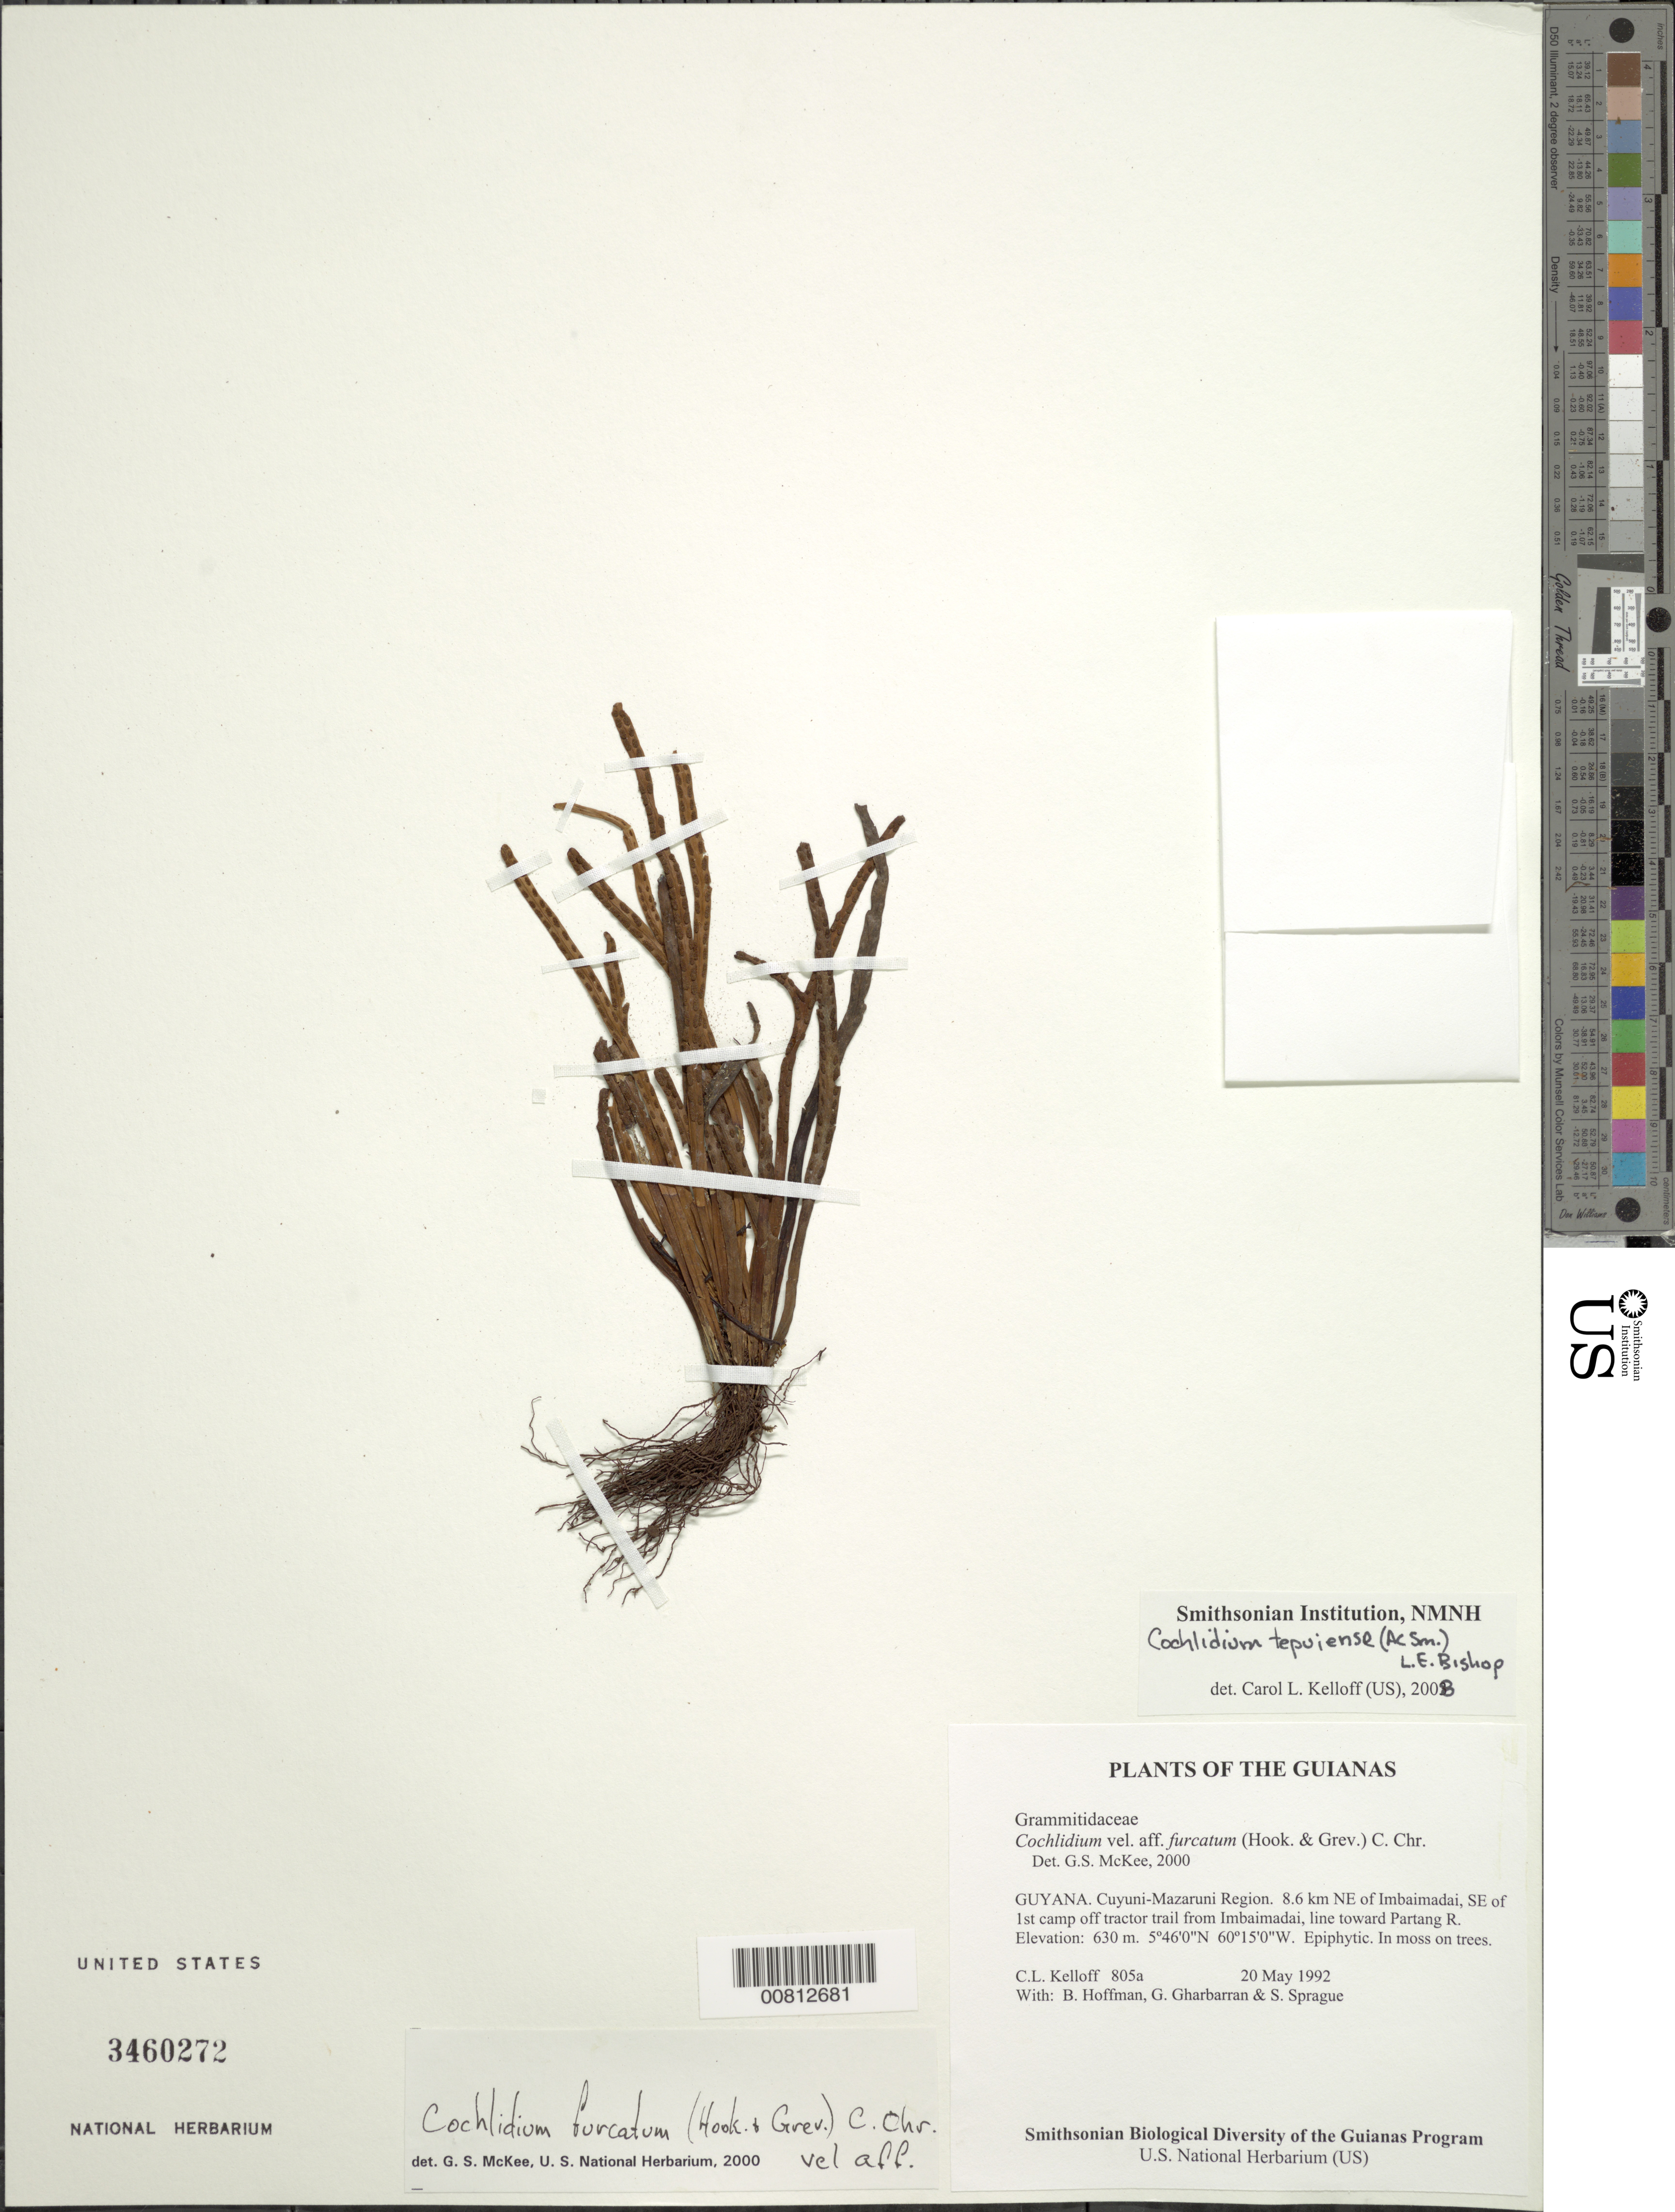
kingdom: Plantae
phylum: Tracheophyta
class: Polypodiopsida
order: Polypodiales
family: Polypodiaceae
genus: Cochlidium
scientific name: Cochlidium tepuiense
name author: (A.C. Sm.) L.E. Bishop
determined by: Kelloff, Carol L., (US), Smithsonian Institution - National Museum of Natural History (UNITED STATES)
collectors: C. L. Kelloff, B. Hoffman, G. Gharbarran & S. Sprague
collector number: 805 a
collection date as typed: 20 May 1992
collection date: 1992-05-20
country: Guyana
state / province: Cuyuni-Mazaruni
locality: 8.6 km NE of Imbaimadai, SE of 1st camp off tractor trail from Imbaimadai, line toward Partang R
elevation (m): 630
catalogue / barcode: US 3460272